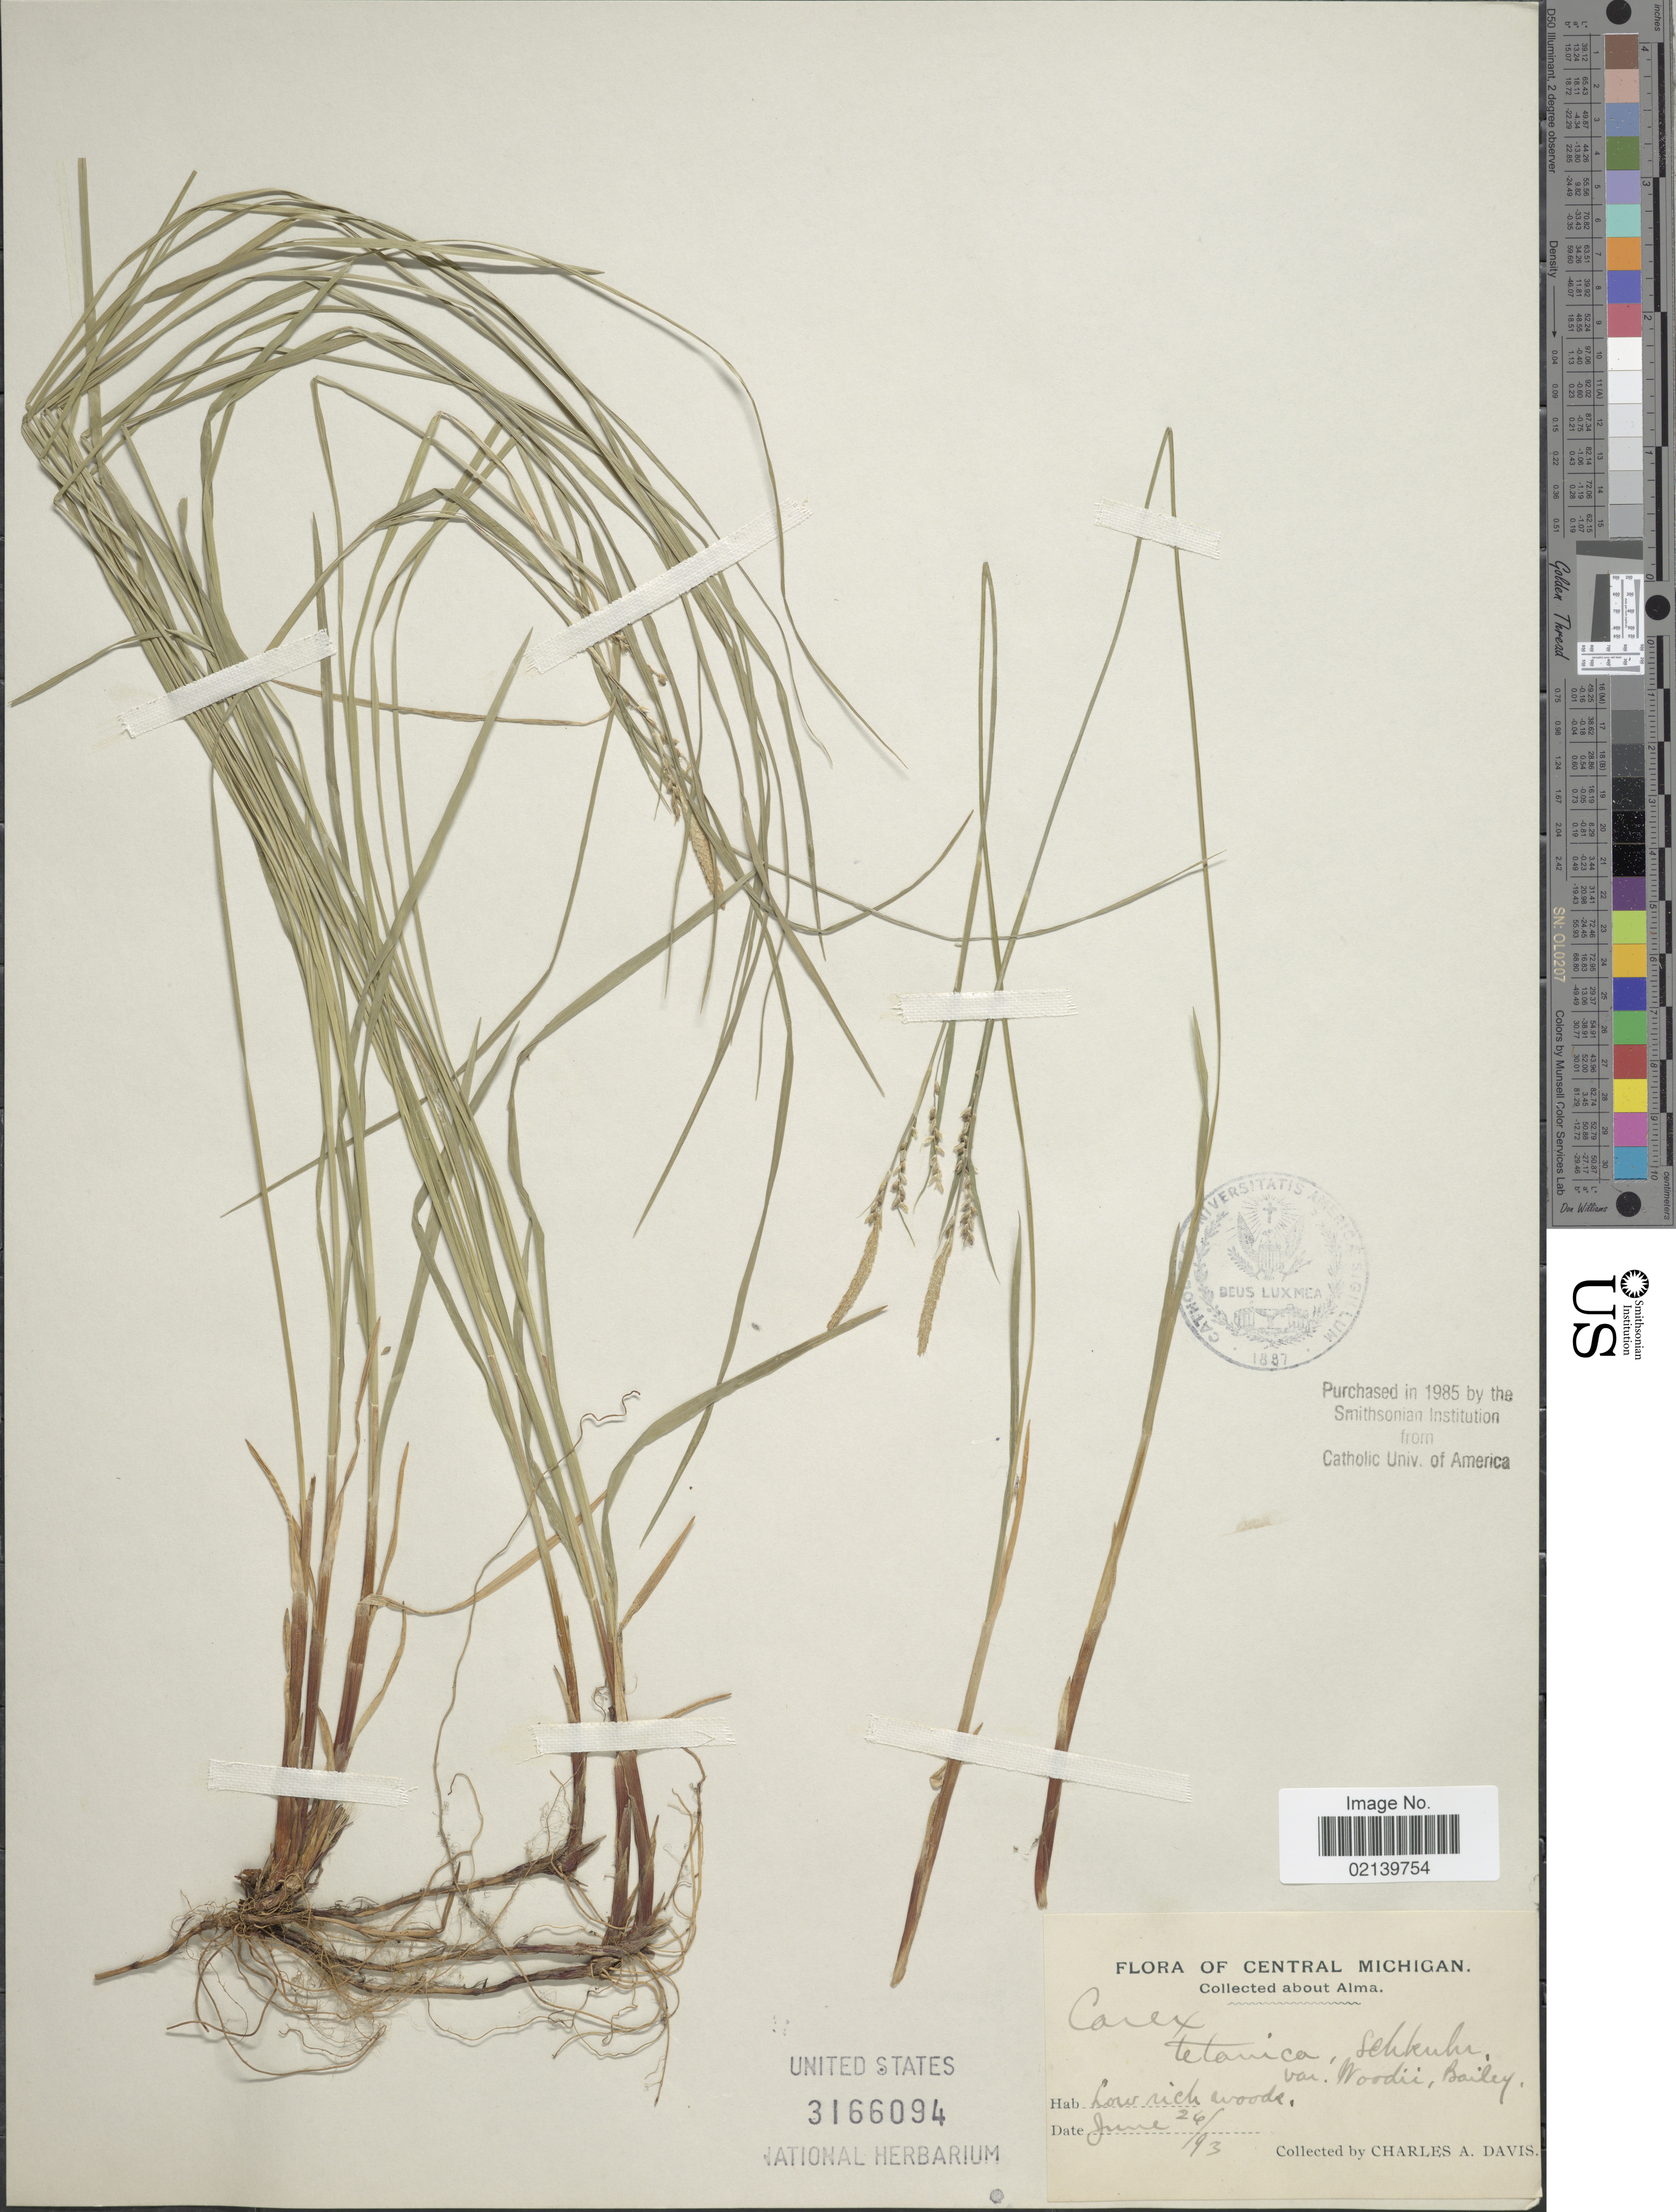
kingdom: Plantae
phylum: Tracheophyta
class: Liliopsida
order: Poales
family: Cyperaceae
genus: Carex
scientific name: Carex woodii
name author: Dewey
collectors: C. Davis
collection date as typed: Transcribed d/m/y: 26/6/93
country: United States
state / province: Michigan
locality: Central Michigan, About Alma. Low rich woods.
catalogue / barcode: US 3166094